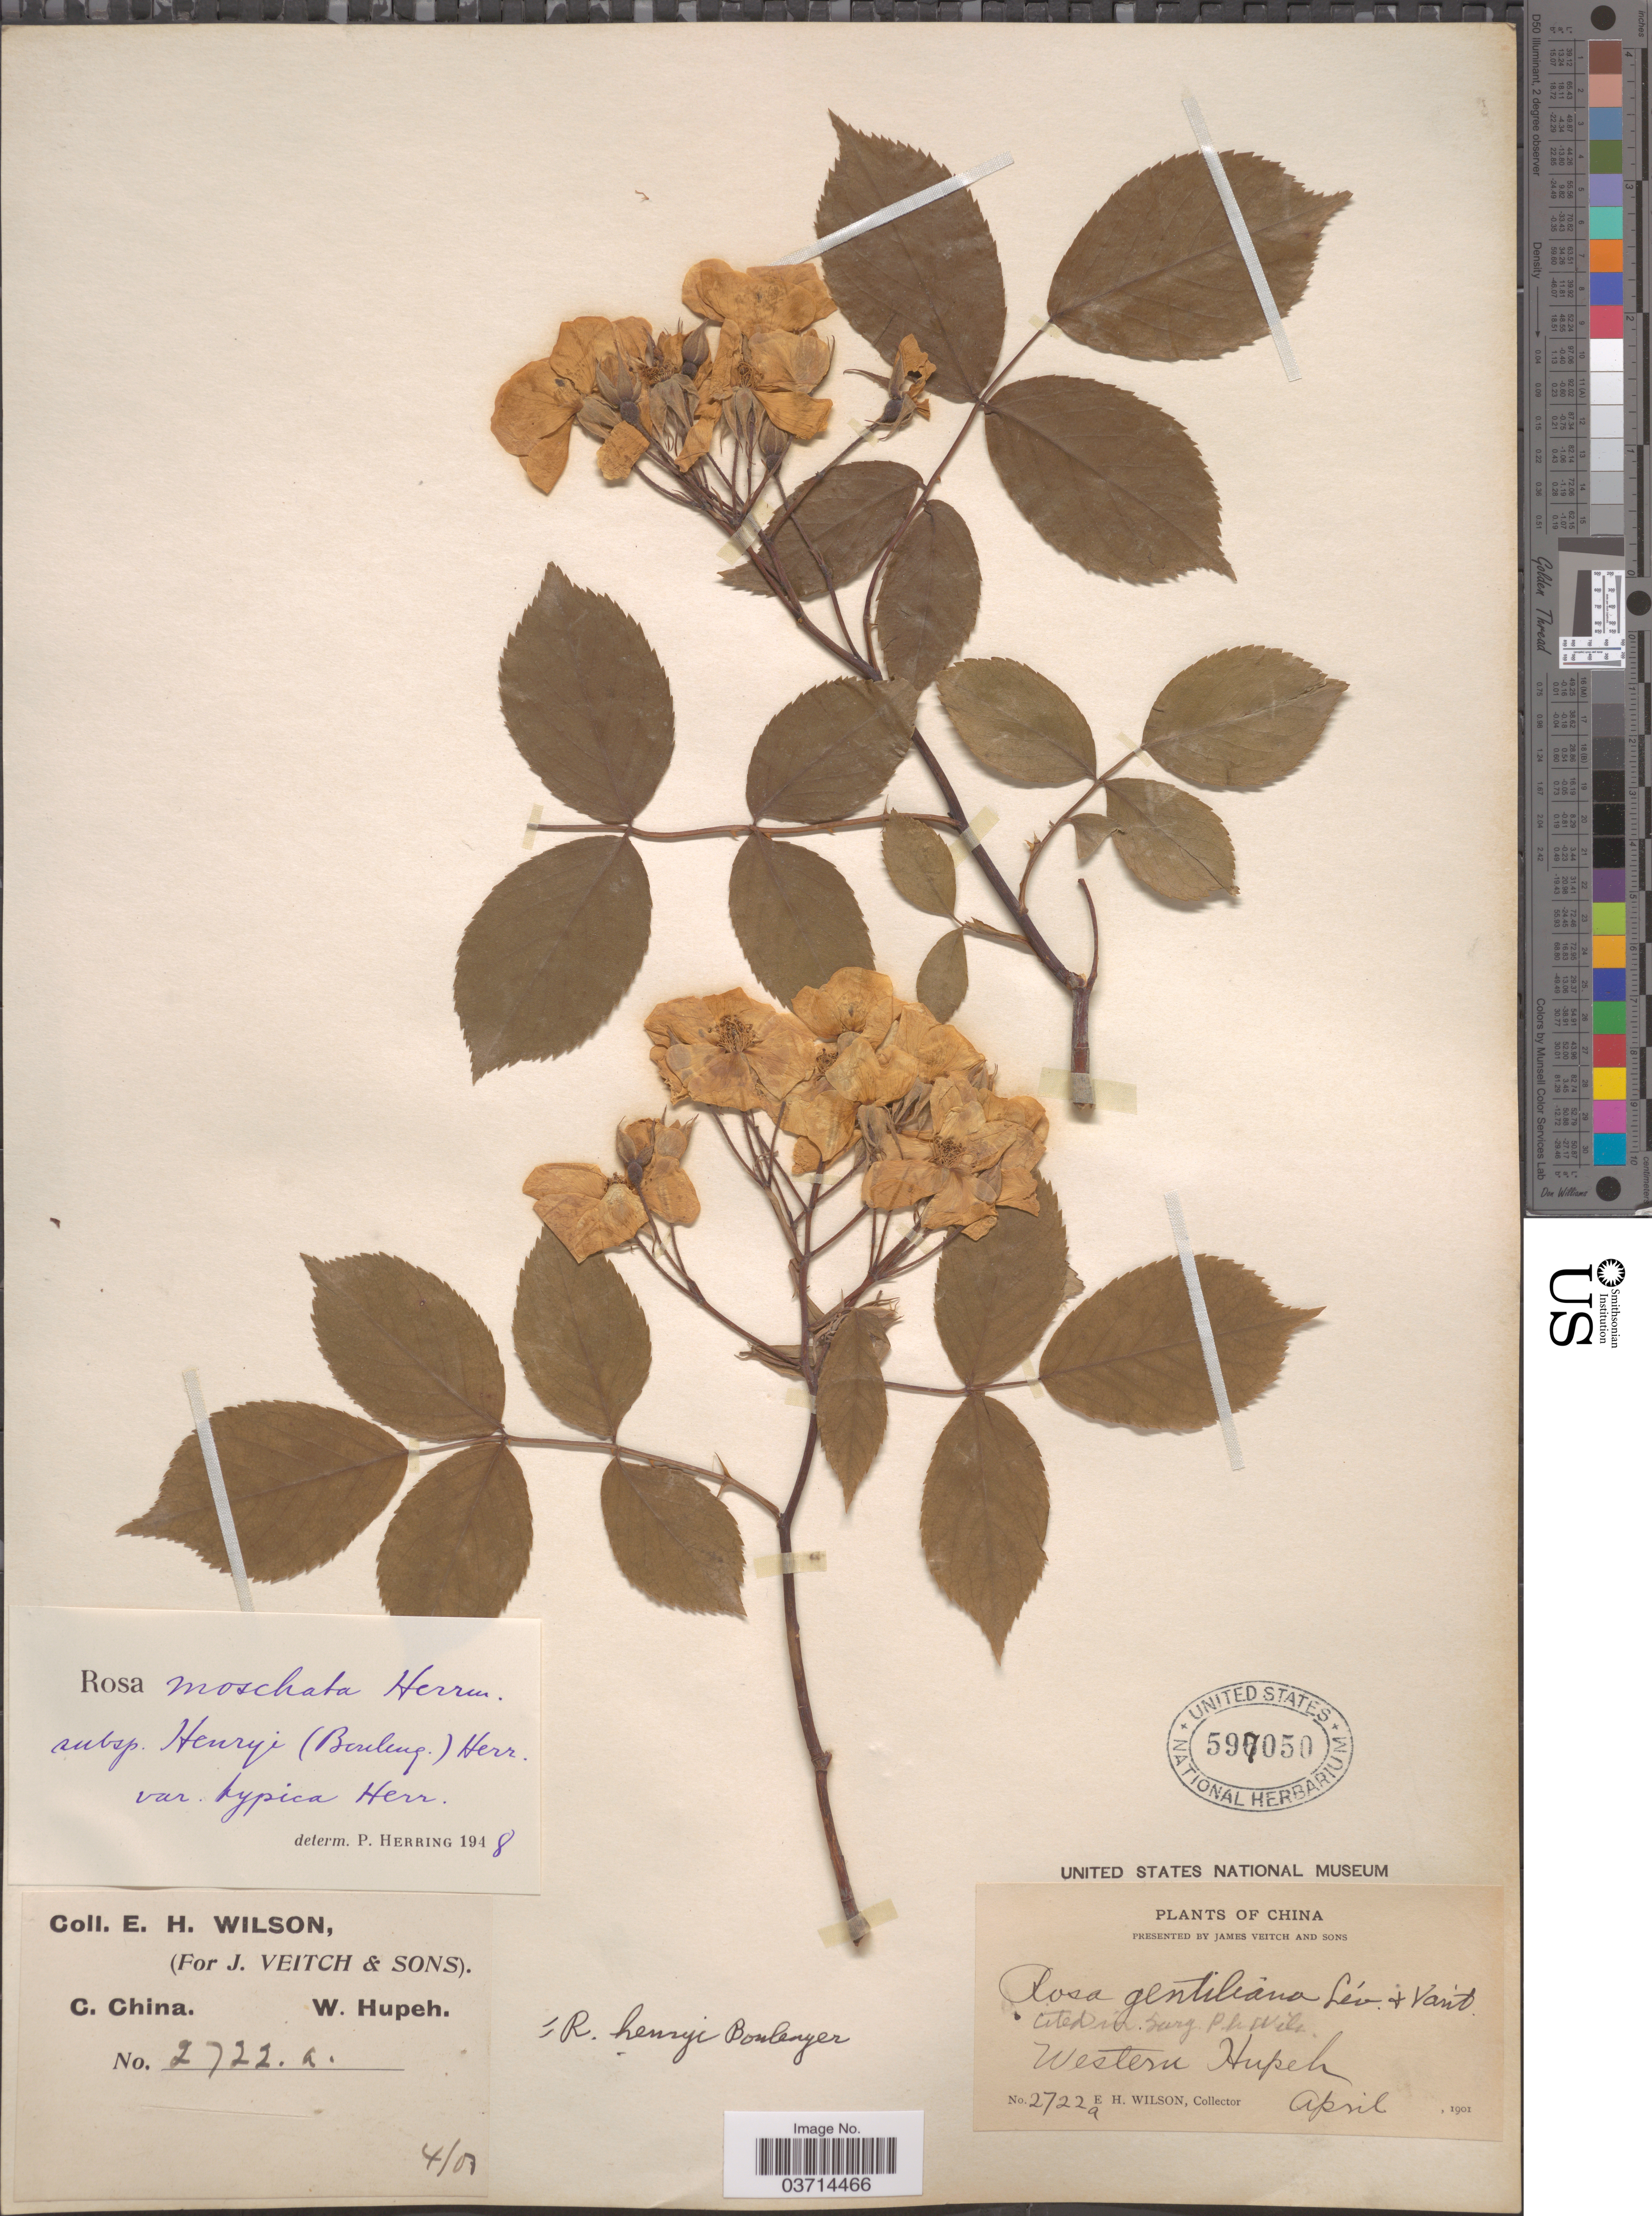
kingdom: Plantae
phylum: Tracheophyta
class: Magnoliopsida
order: Rosales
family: Rosaceae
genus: Rosa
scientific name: Rosa henryi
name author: Boulenger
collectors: E. Wilson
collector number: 2722a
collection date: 1901-04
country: China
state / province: Hubei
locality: C. China. Western Hupeh.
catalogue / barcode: US 597050